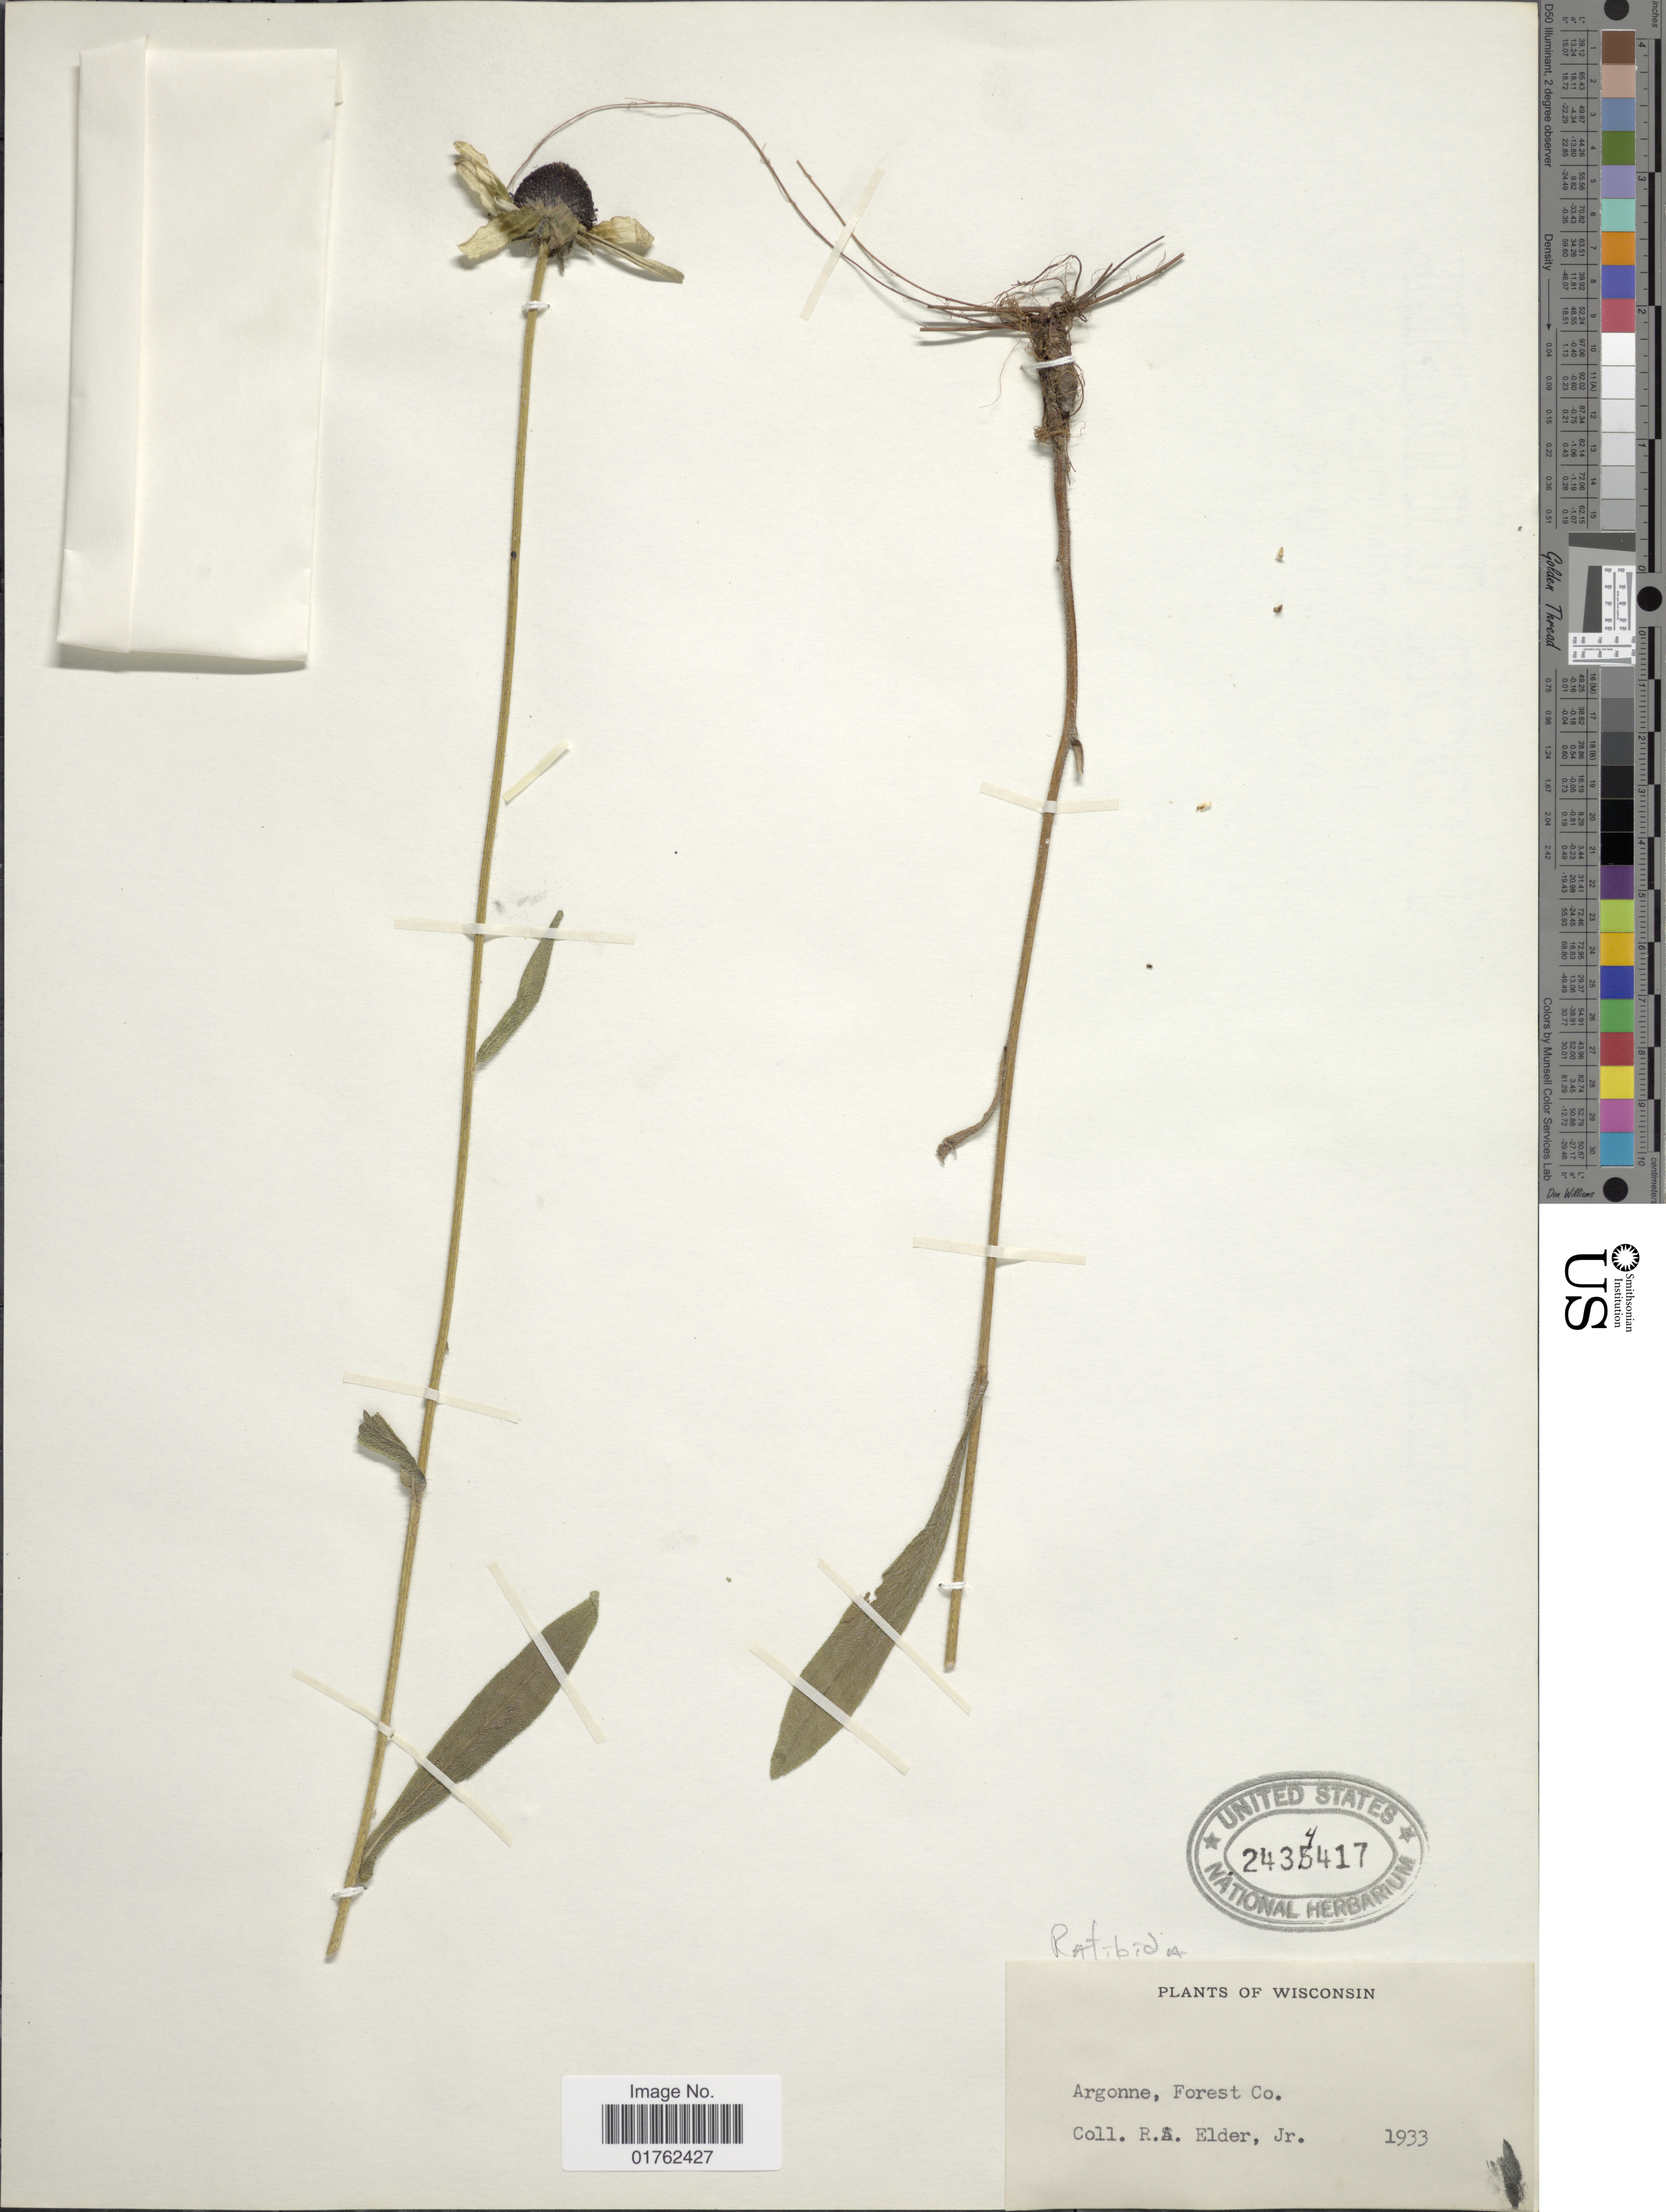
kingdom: Plantae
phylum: Tracheophyta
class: Magnoliopsida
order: Asterales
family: Asteraceae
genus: Ratibida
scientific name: Ratibida sp.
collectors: R. Elder Jr.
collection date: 1933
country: United States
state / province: Wisconsin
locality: Argonne, Forest Co.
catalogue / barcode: US 2434417